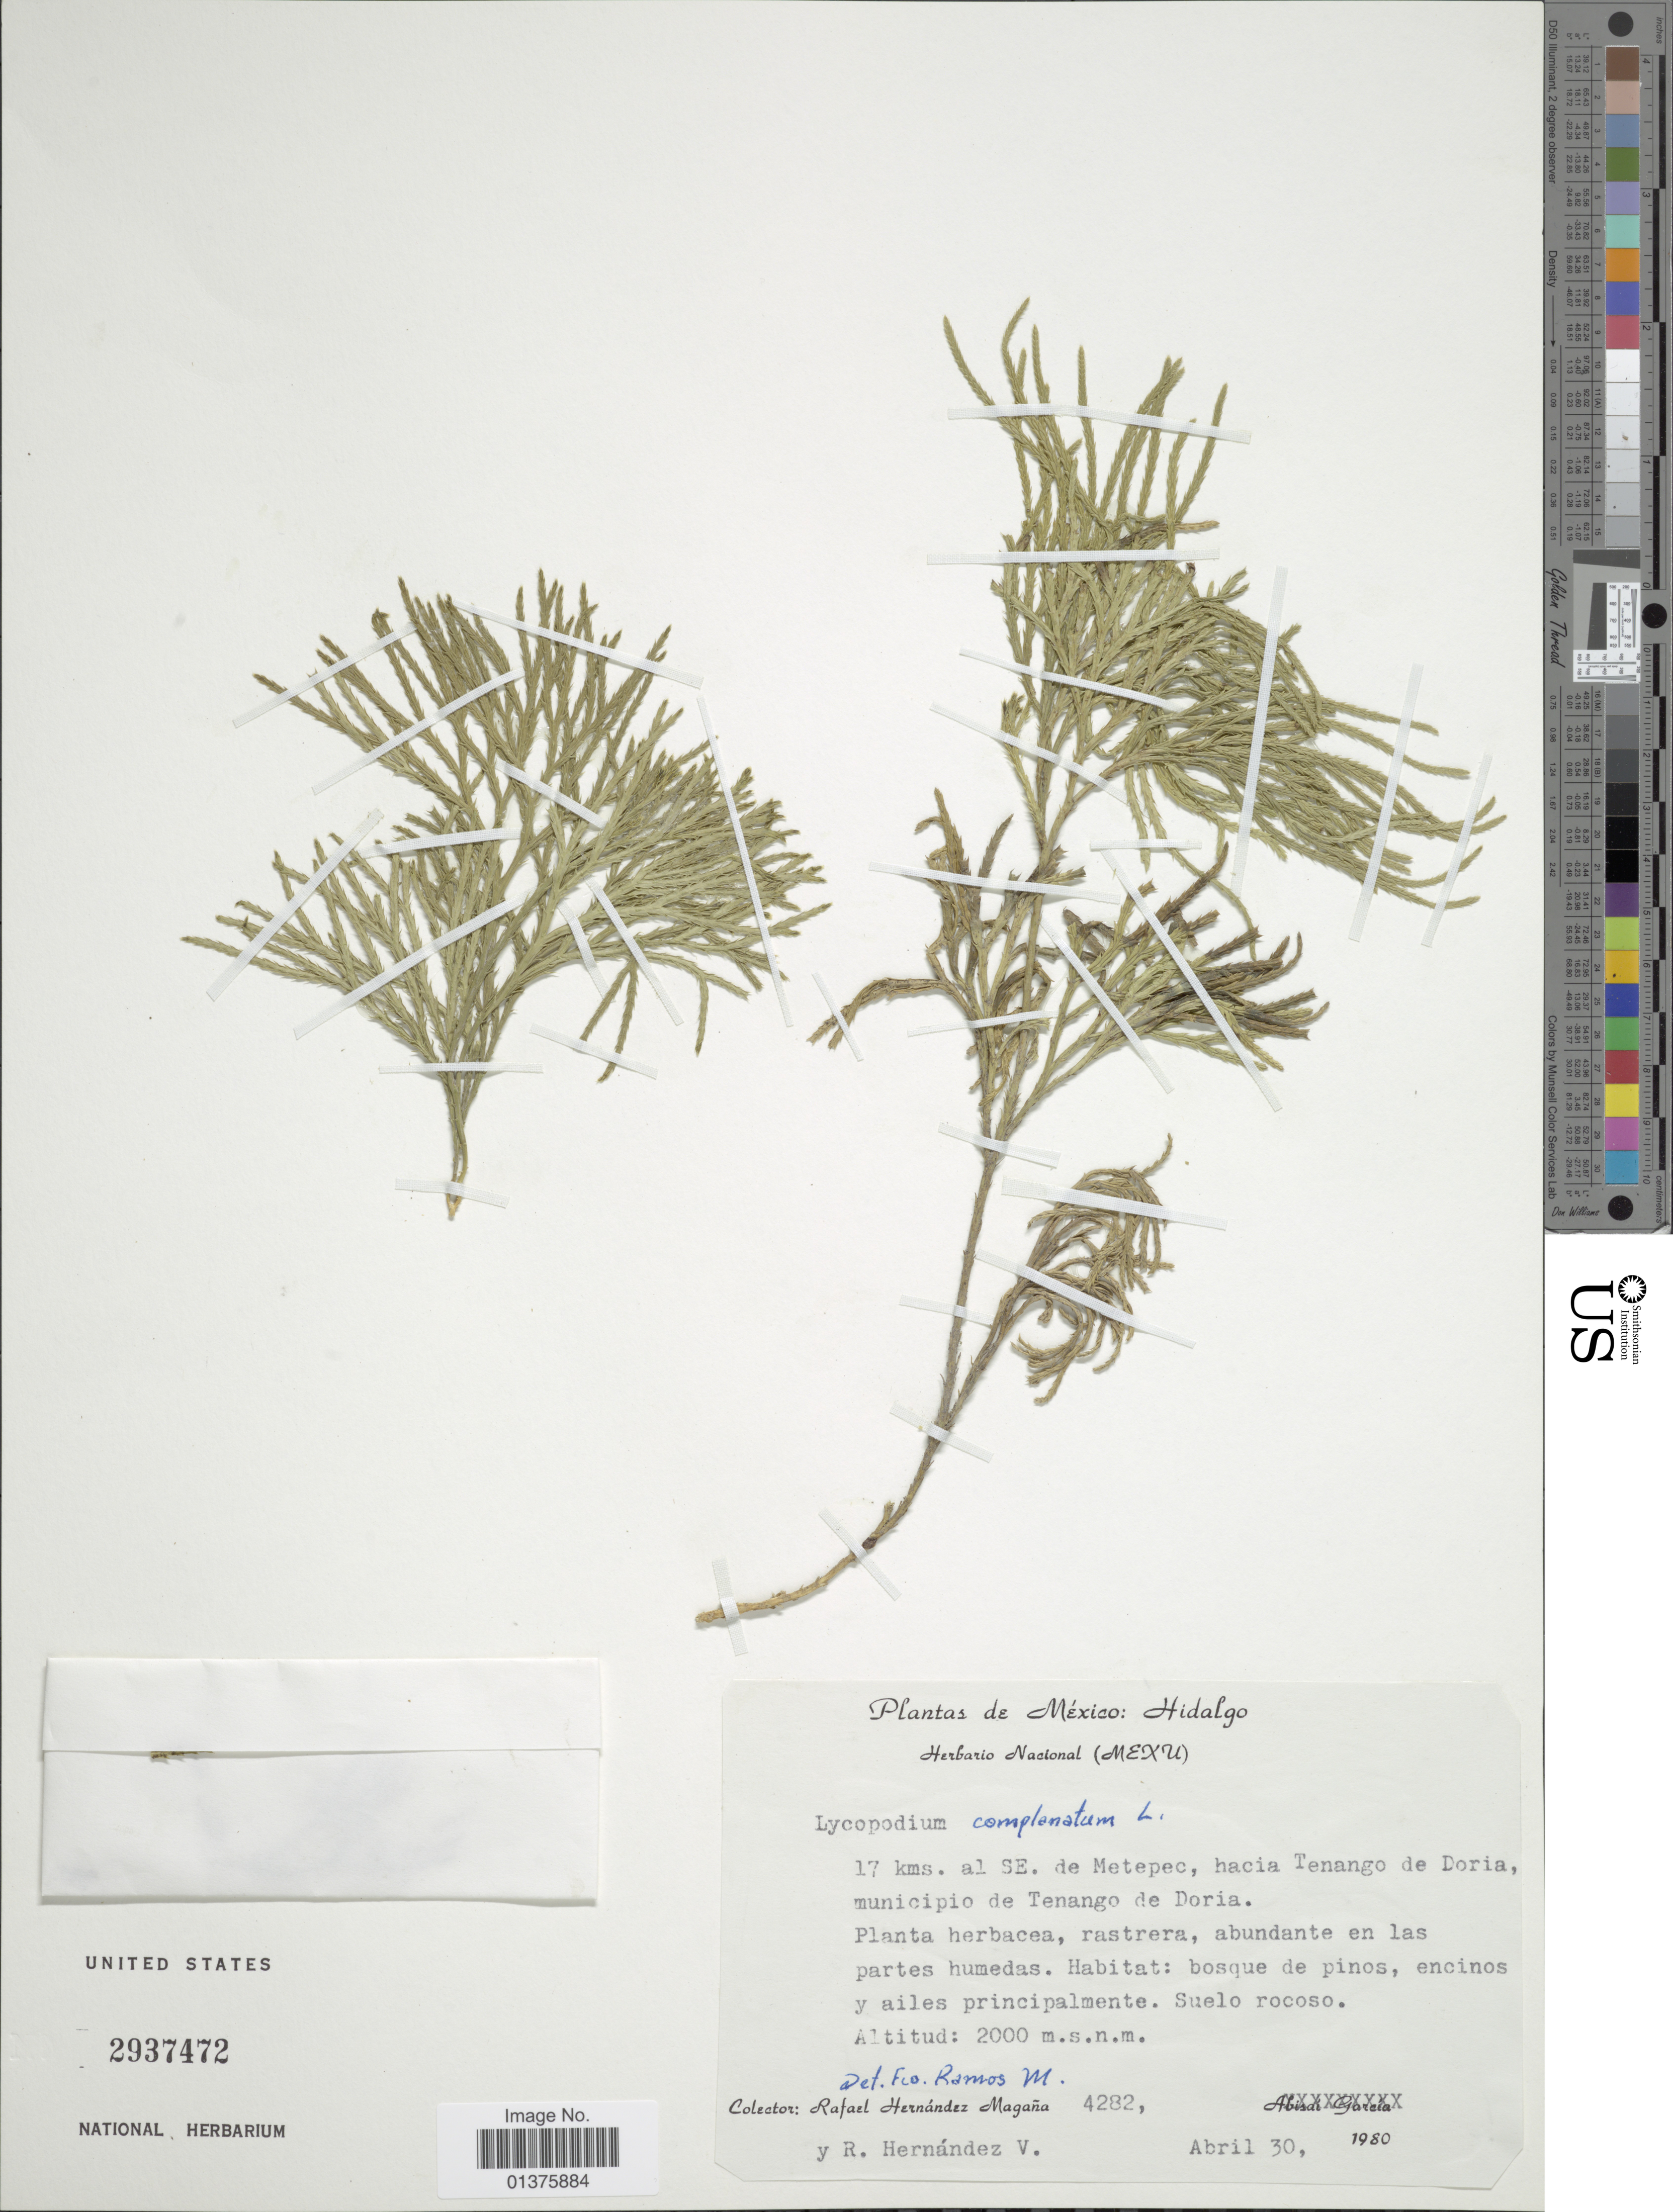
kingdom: Plantae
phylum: Tracheophyta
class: Lycopodiopsida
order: Lycopodiales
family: Lycopodiaceae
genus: Diphasiastrum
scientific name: Diphasiastrum thyoides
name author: (Humb. & Bonpl. ex Willd.) Holub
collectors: R. Magana & V. Hernández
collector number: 4282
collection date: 1980-04-30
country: Mexico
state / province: Hidalgo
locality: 17 kms al SE de Metepec, hacia Tenango de Doria, Municipio de Tenango de Doria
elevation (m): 2000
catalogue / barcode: US 2937472